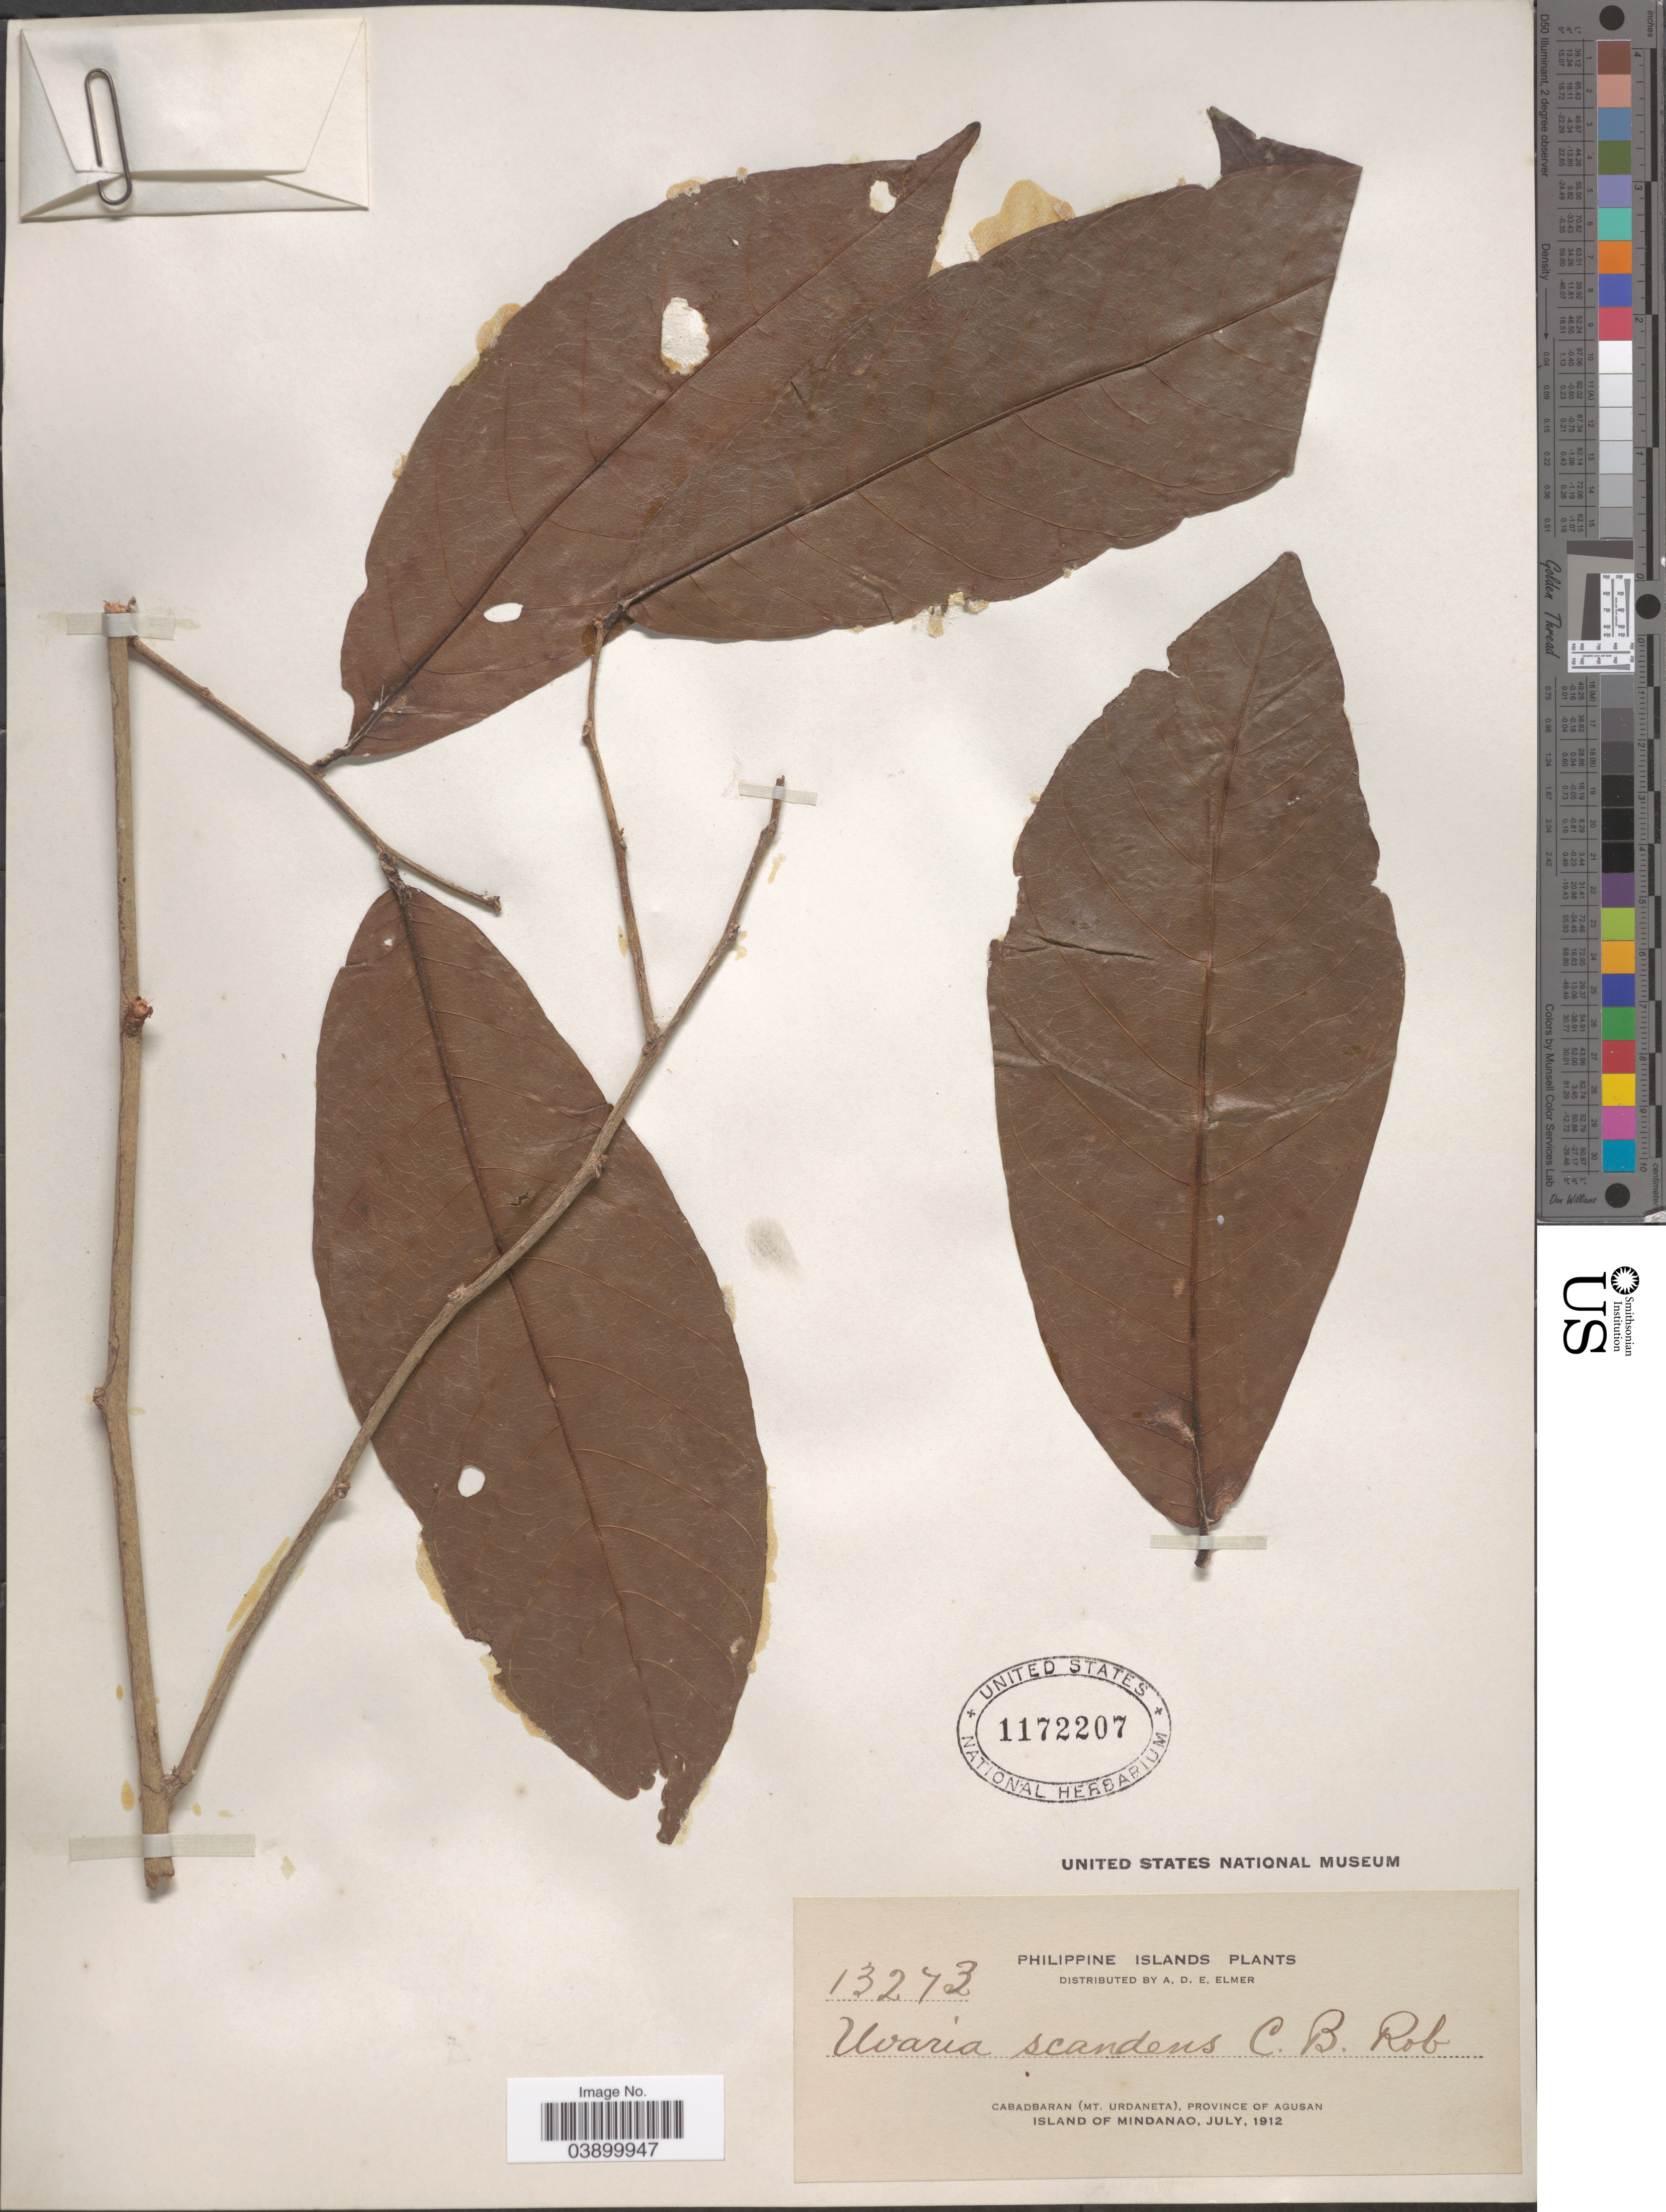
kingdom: Plantae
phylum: Tracheophyta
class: Magnoliopsida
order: Magnoliales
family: Annonaceae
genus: Uvaria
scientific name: Uvaria scandens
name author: C.B. Rob.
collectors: A. D. E. Elmer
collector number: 13273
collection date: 1912-07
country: Philippines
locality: Philippine Islands. Cabadbaran (Mt. Urdaneta), Province of Agusan. Island of Mindanao.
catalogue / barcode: US 1172207